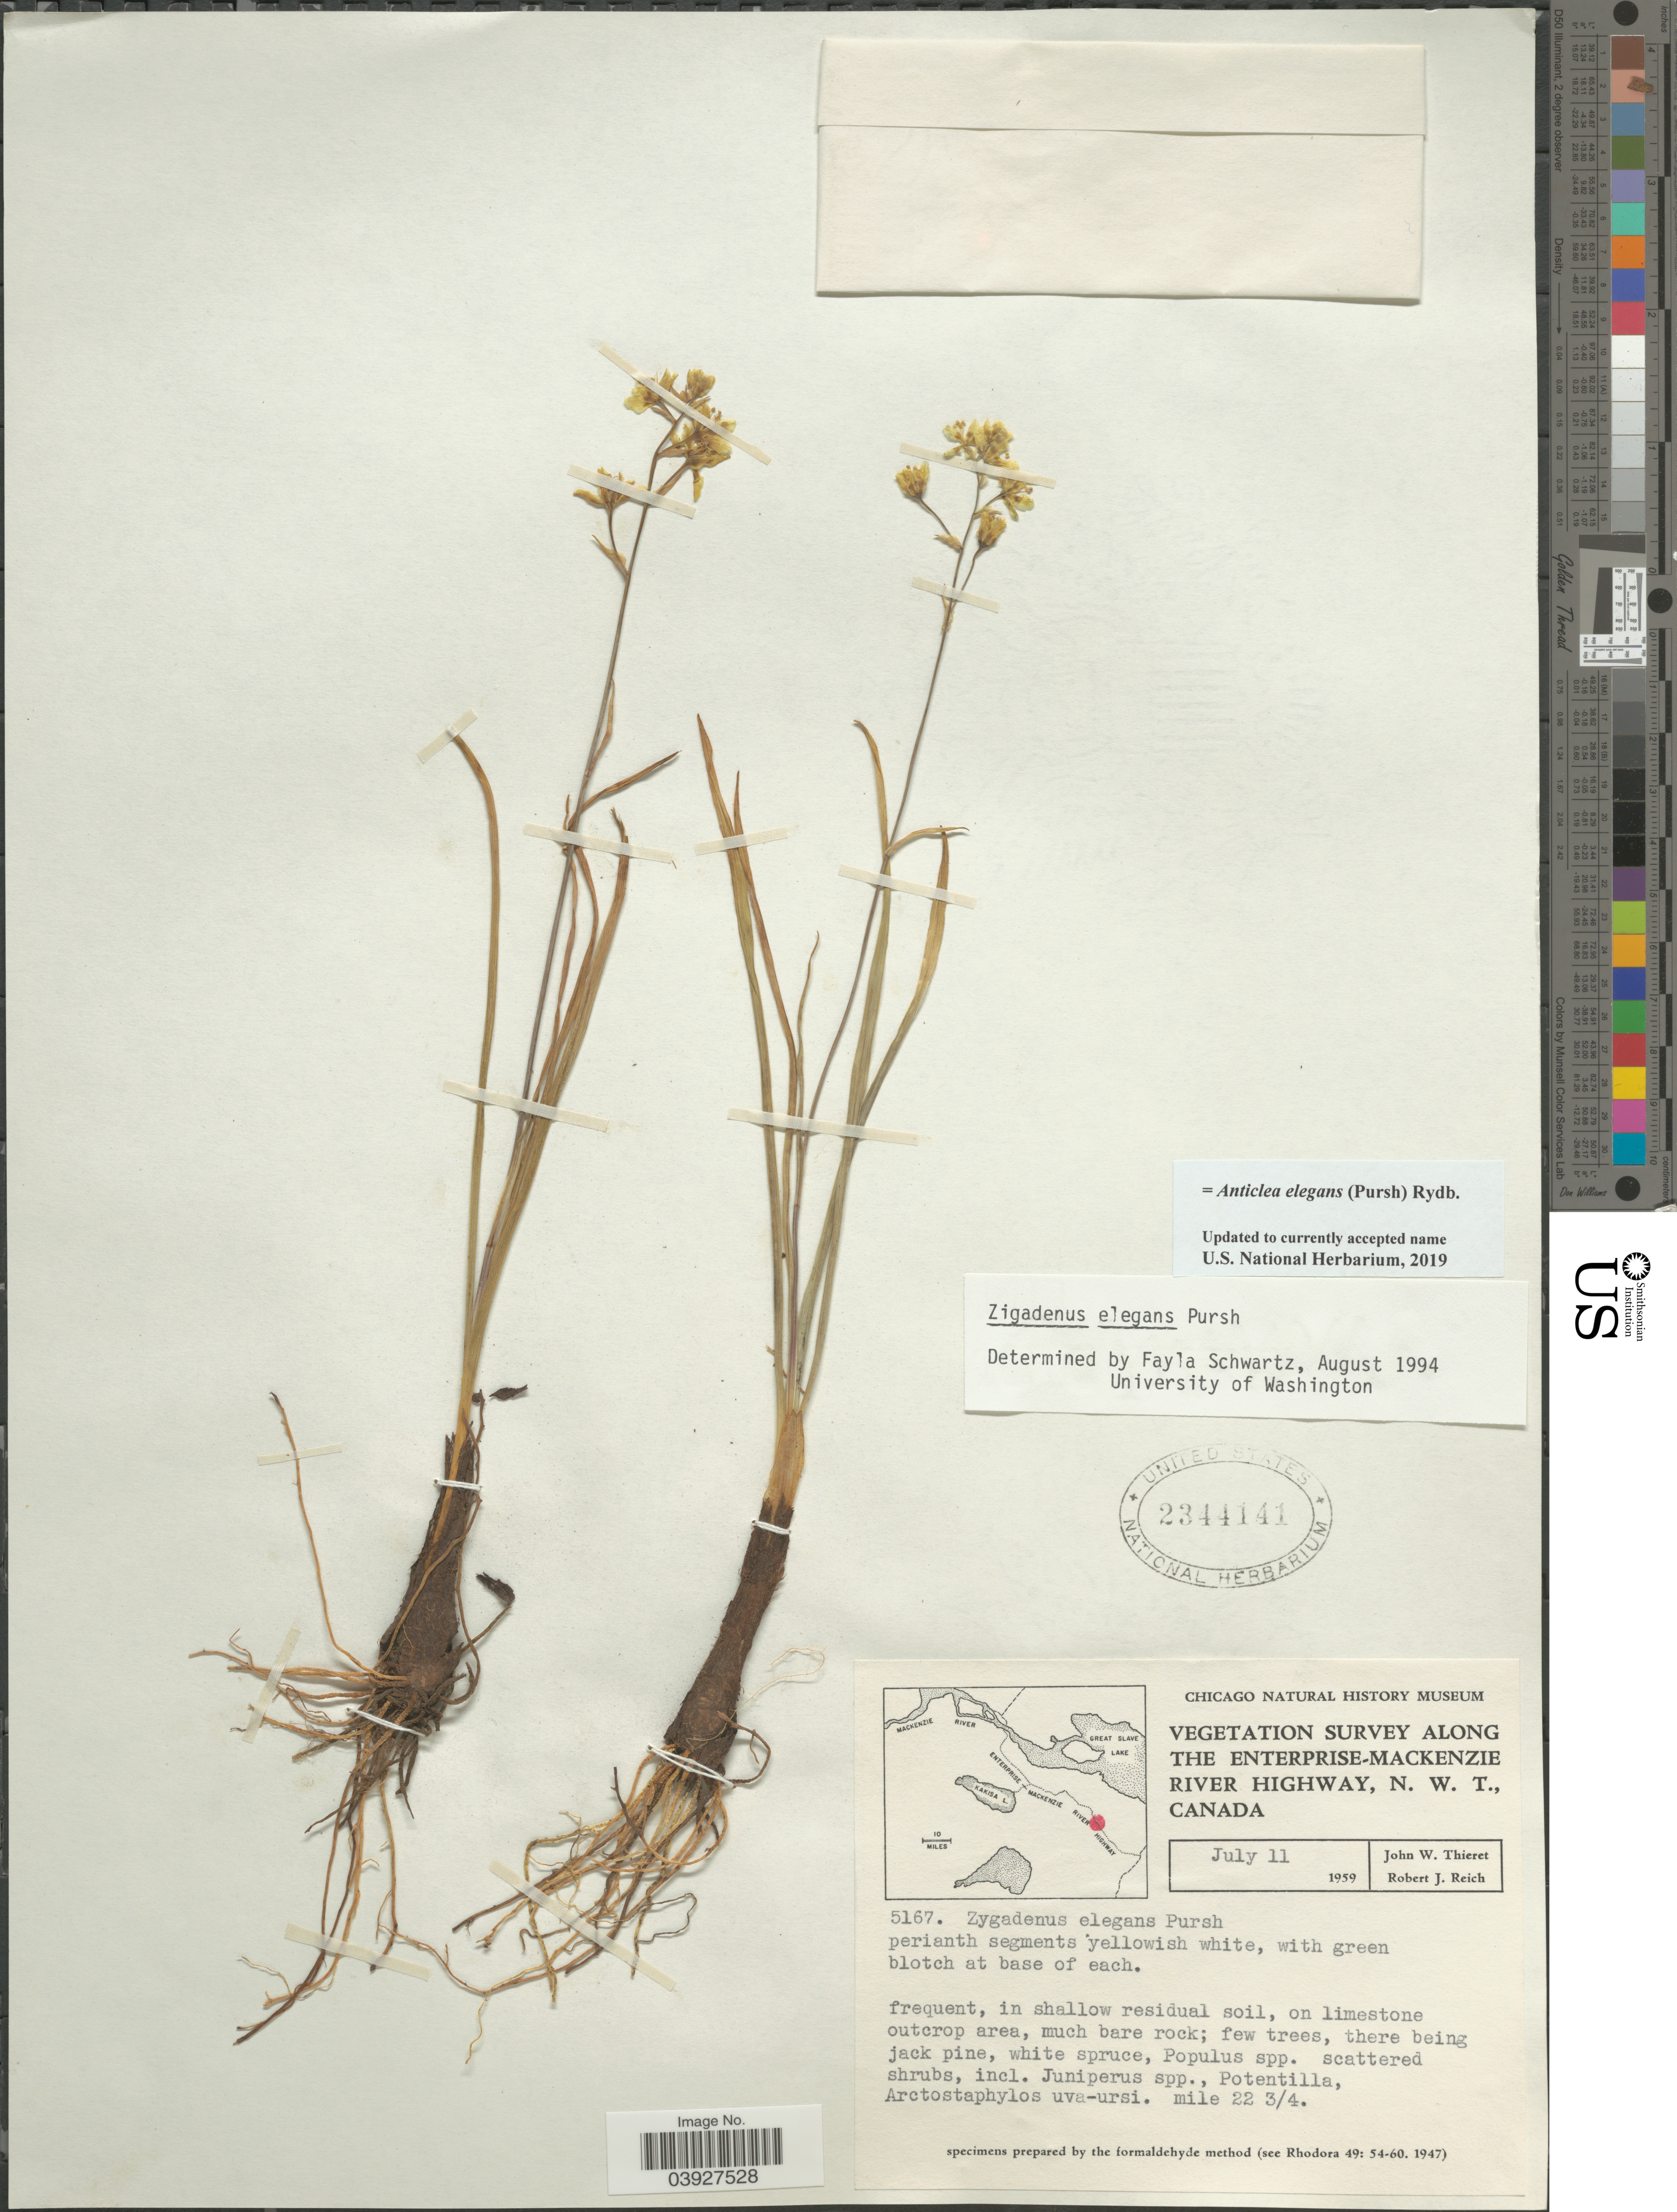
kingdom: Plantae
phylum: Tracheophyta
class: Liliopsida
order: Liliales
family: Melanthiaceae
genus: Anticlea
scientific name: Anticlea elegans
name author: (Pursh) Rydb.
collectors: J. W. Thieret & R. Reich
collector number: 5167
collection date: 1959-07-11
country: Canada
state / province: Northwest Territories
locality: Along the Enterprise-Mackenzie River Highway. Mile 22 ¾.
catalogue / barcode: US 2344141